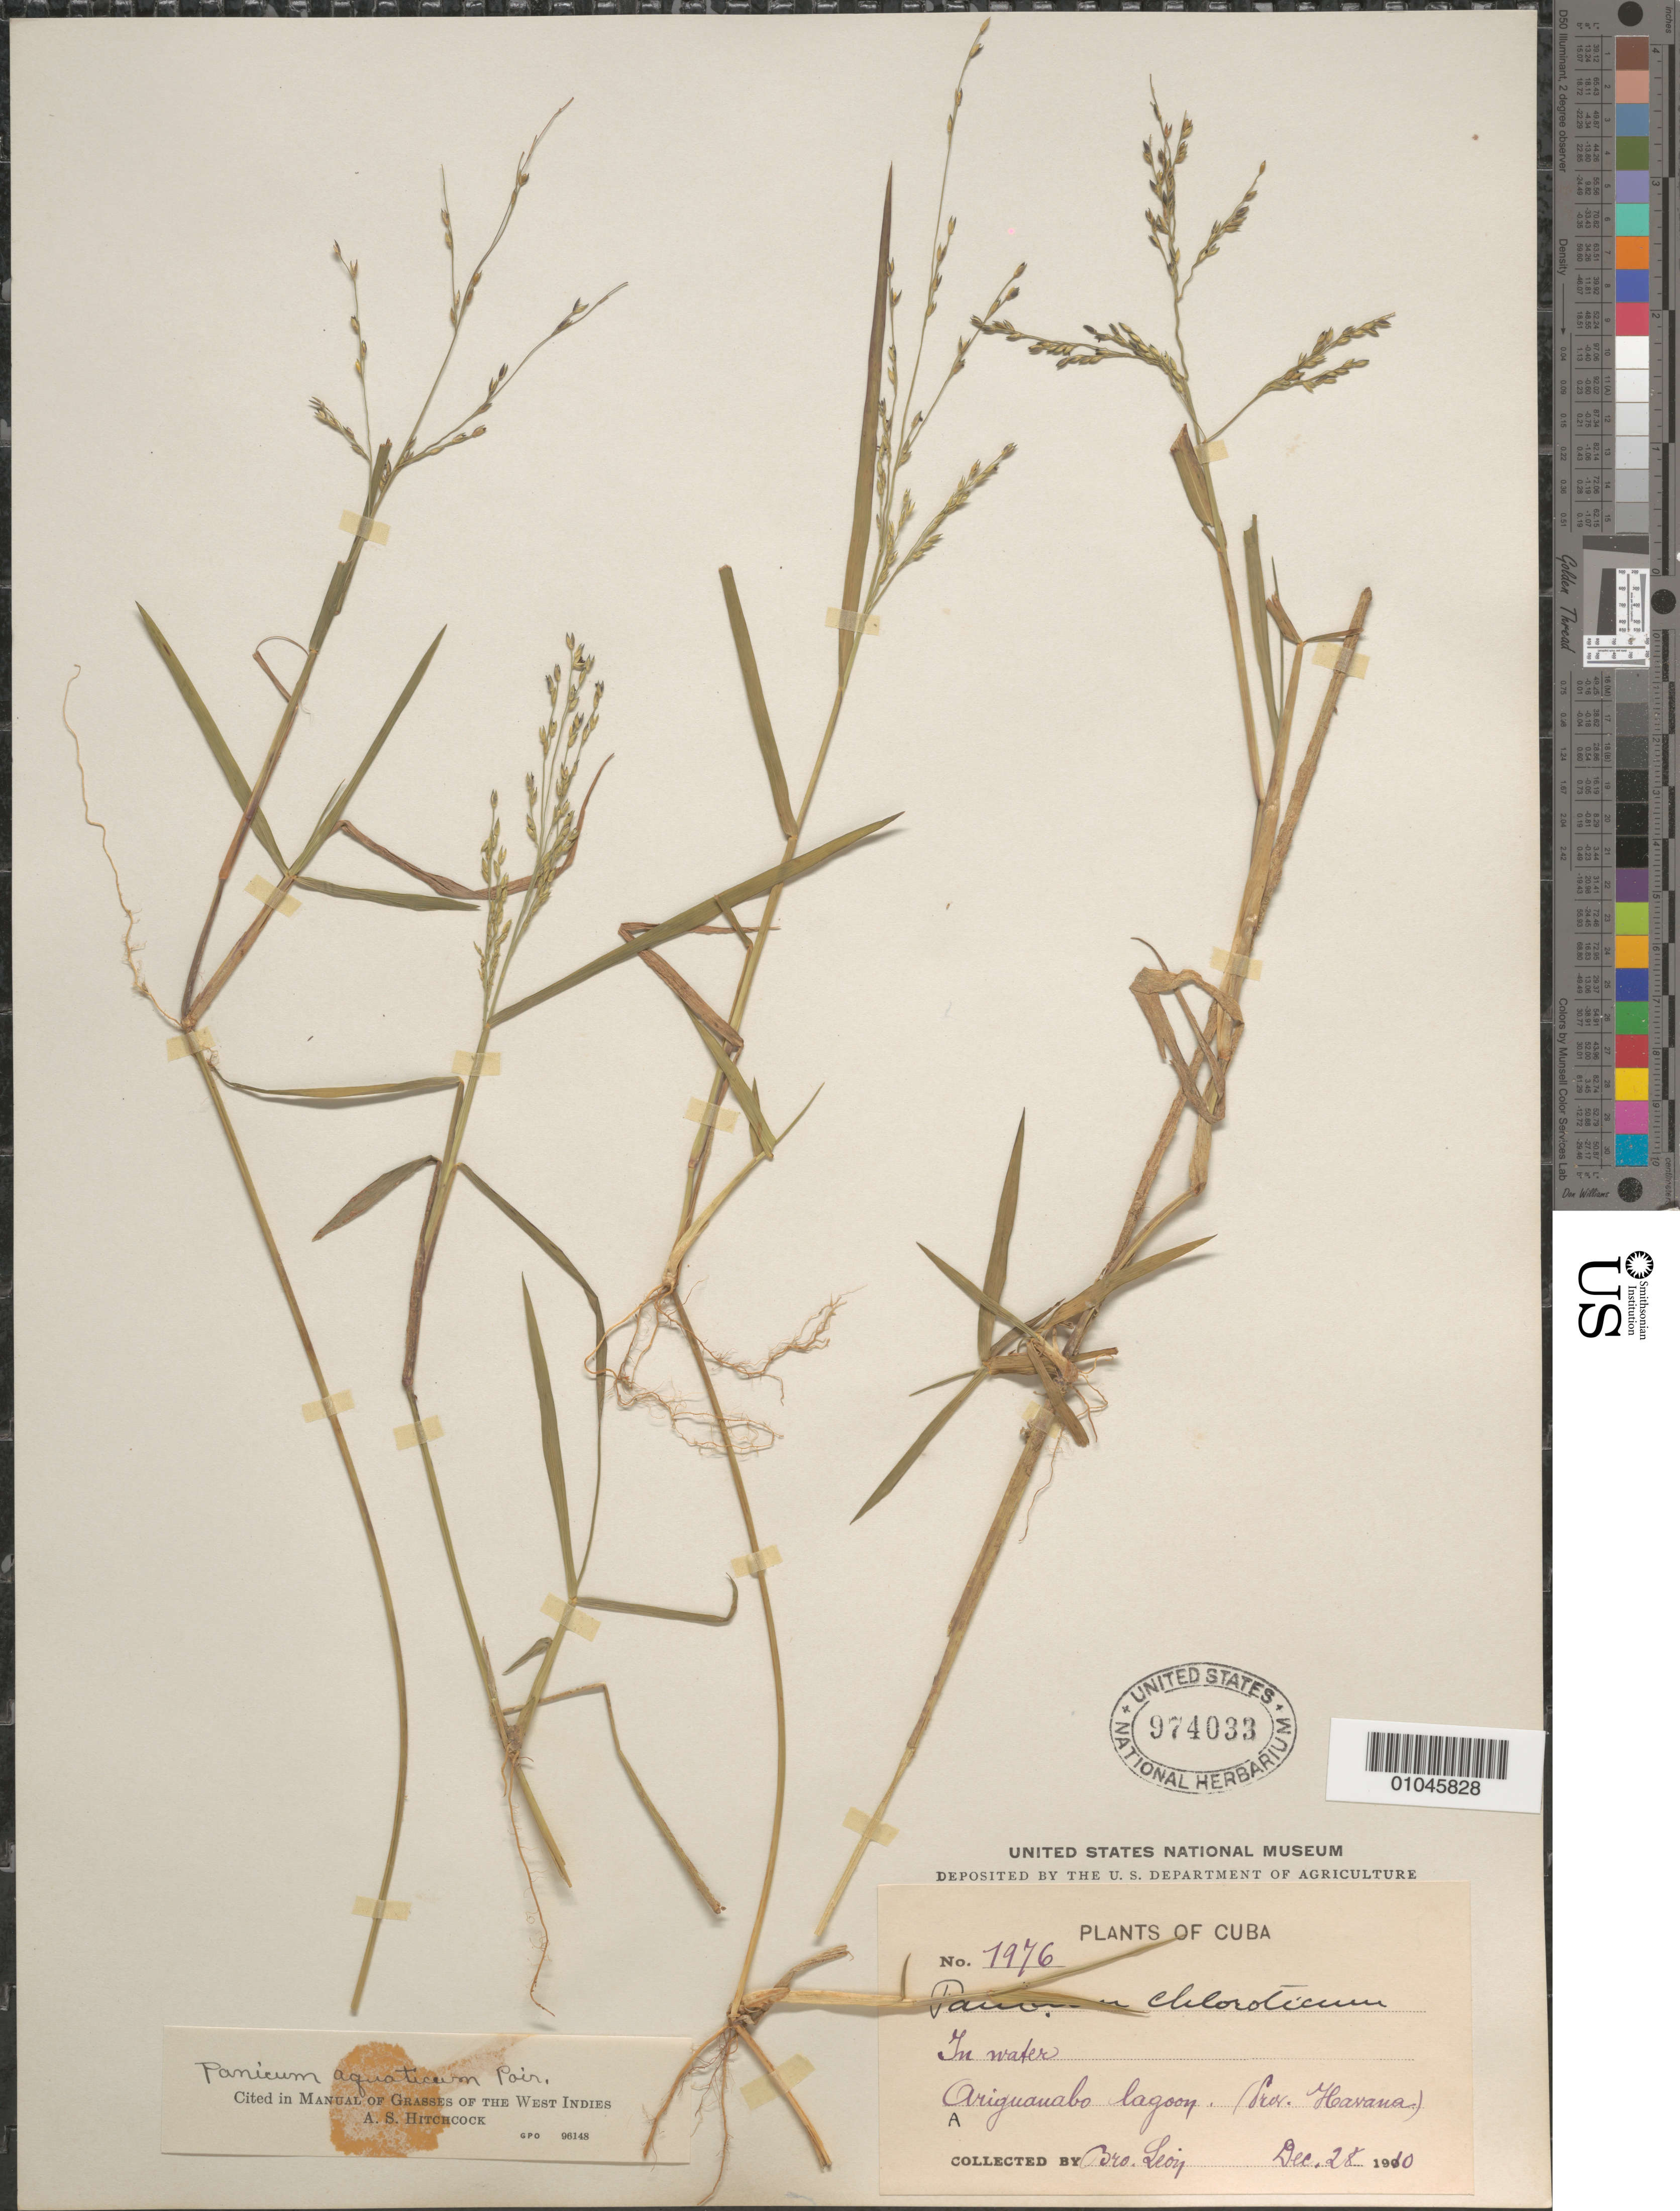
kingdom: Plantae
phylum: Tracheophyta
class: Liliopsida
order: Poales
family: Poaceae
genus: Panicum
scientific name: Panicum aquaticum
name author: Poir.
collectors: Bro. León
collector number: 1976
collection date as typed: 28 Dec 1910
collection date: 1910-12-28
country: Cuba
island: Cuba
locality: In water Ariguanabo Lagoon Havana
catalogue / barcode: US 974033